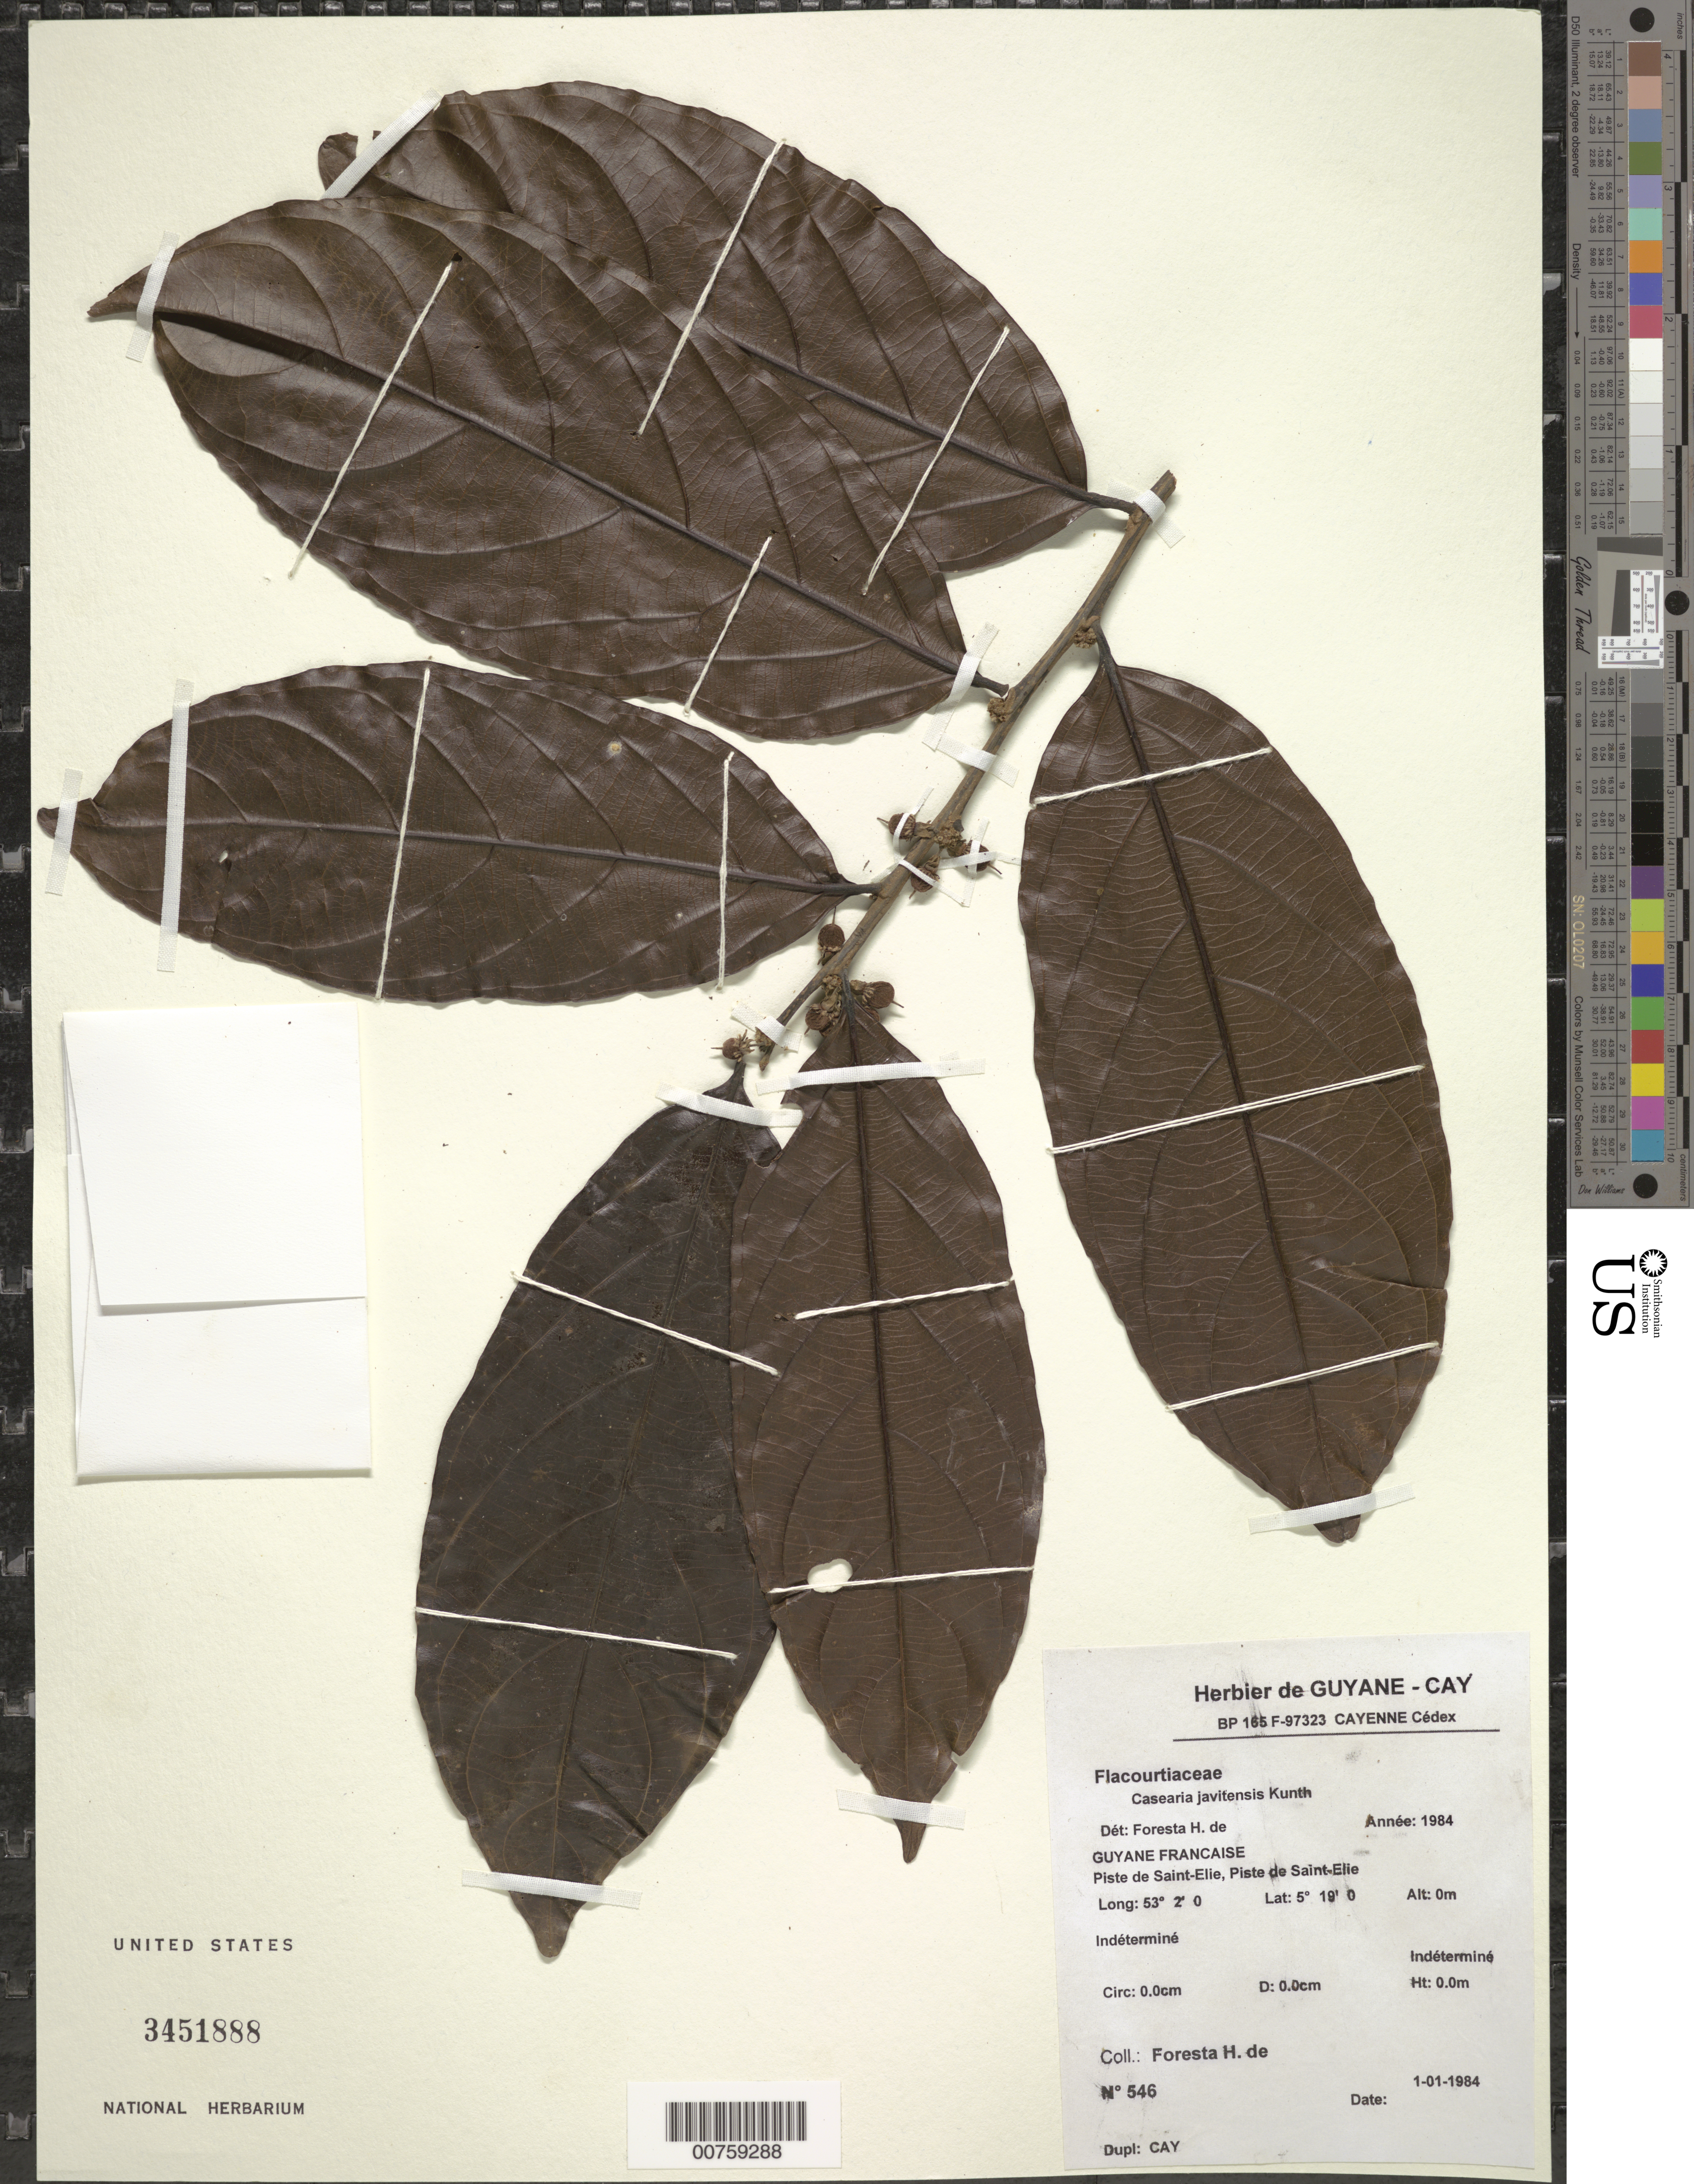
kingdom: Plantae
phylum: Tracheophyta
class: Magnoliopsida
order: Malpighiales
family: Salicaceae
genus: Piparea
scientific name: Piparea multiflora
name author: C.F. Gaertn.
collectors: H. de Foresta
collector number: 546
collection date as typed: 1984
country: French Guiana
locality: Piste de Saint-Élie, Bassin du Sinnamary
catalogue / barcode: US 3451888